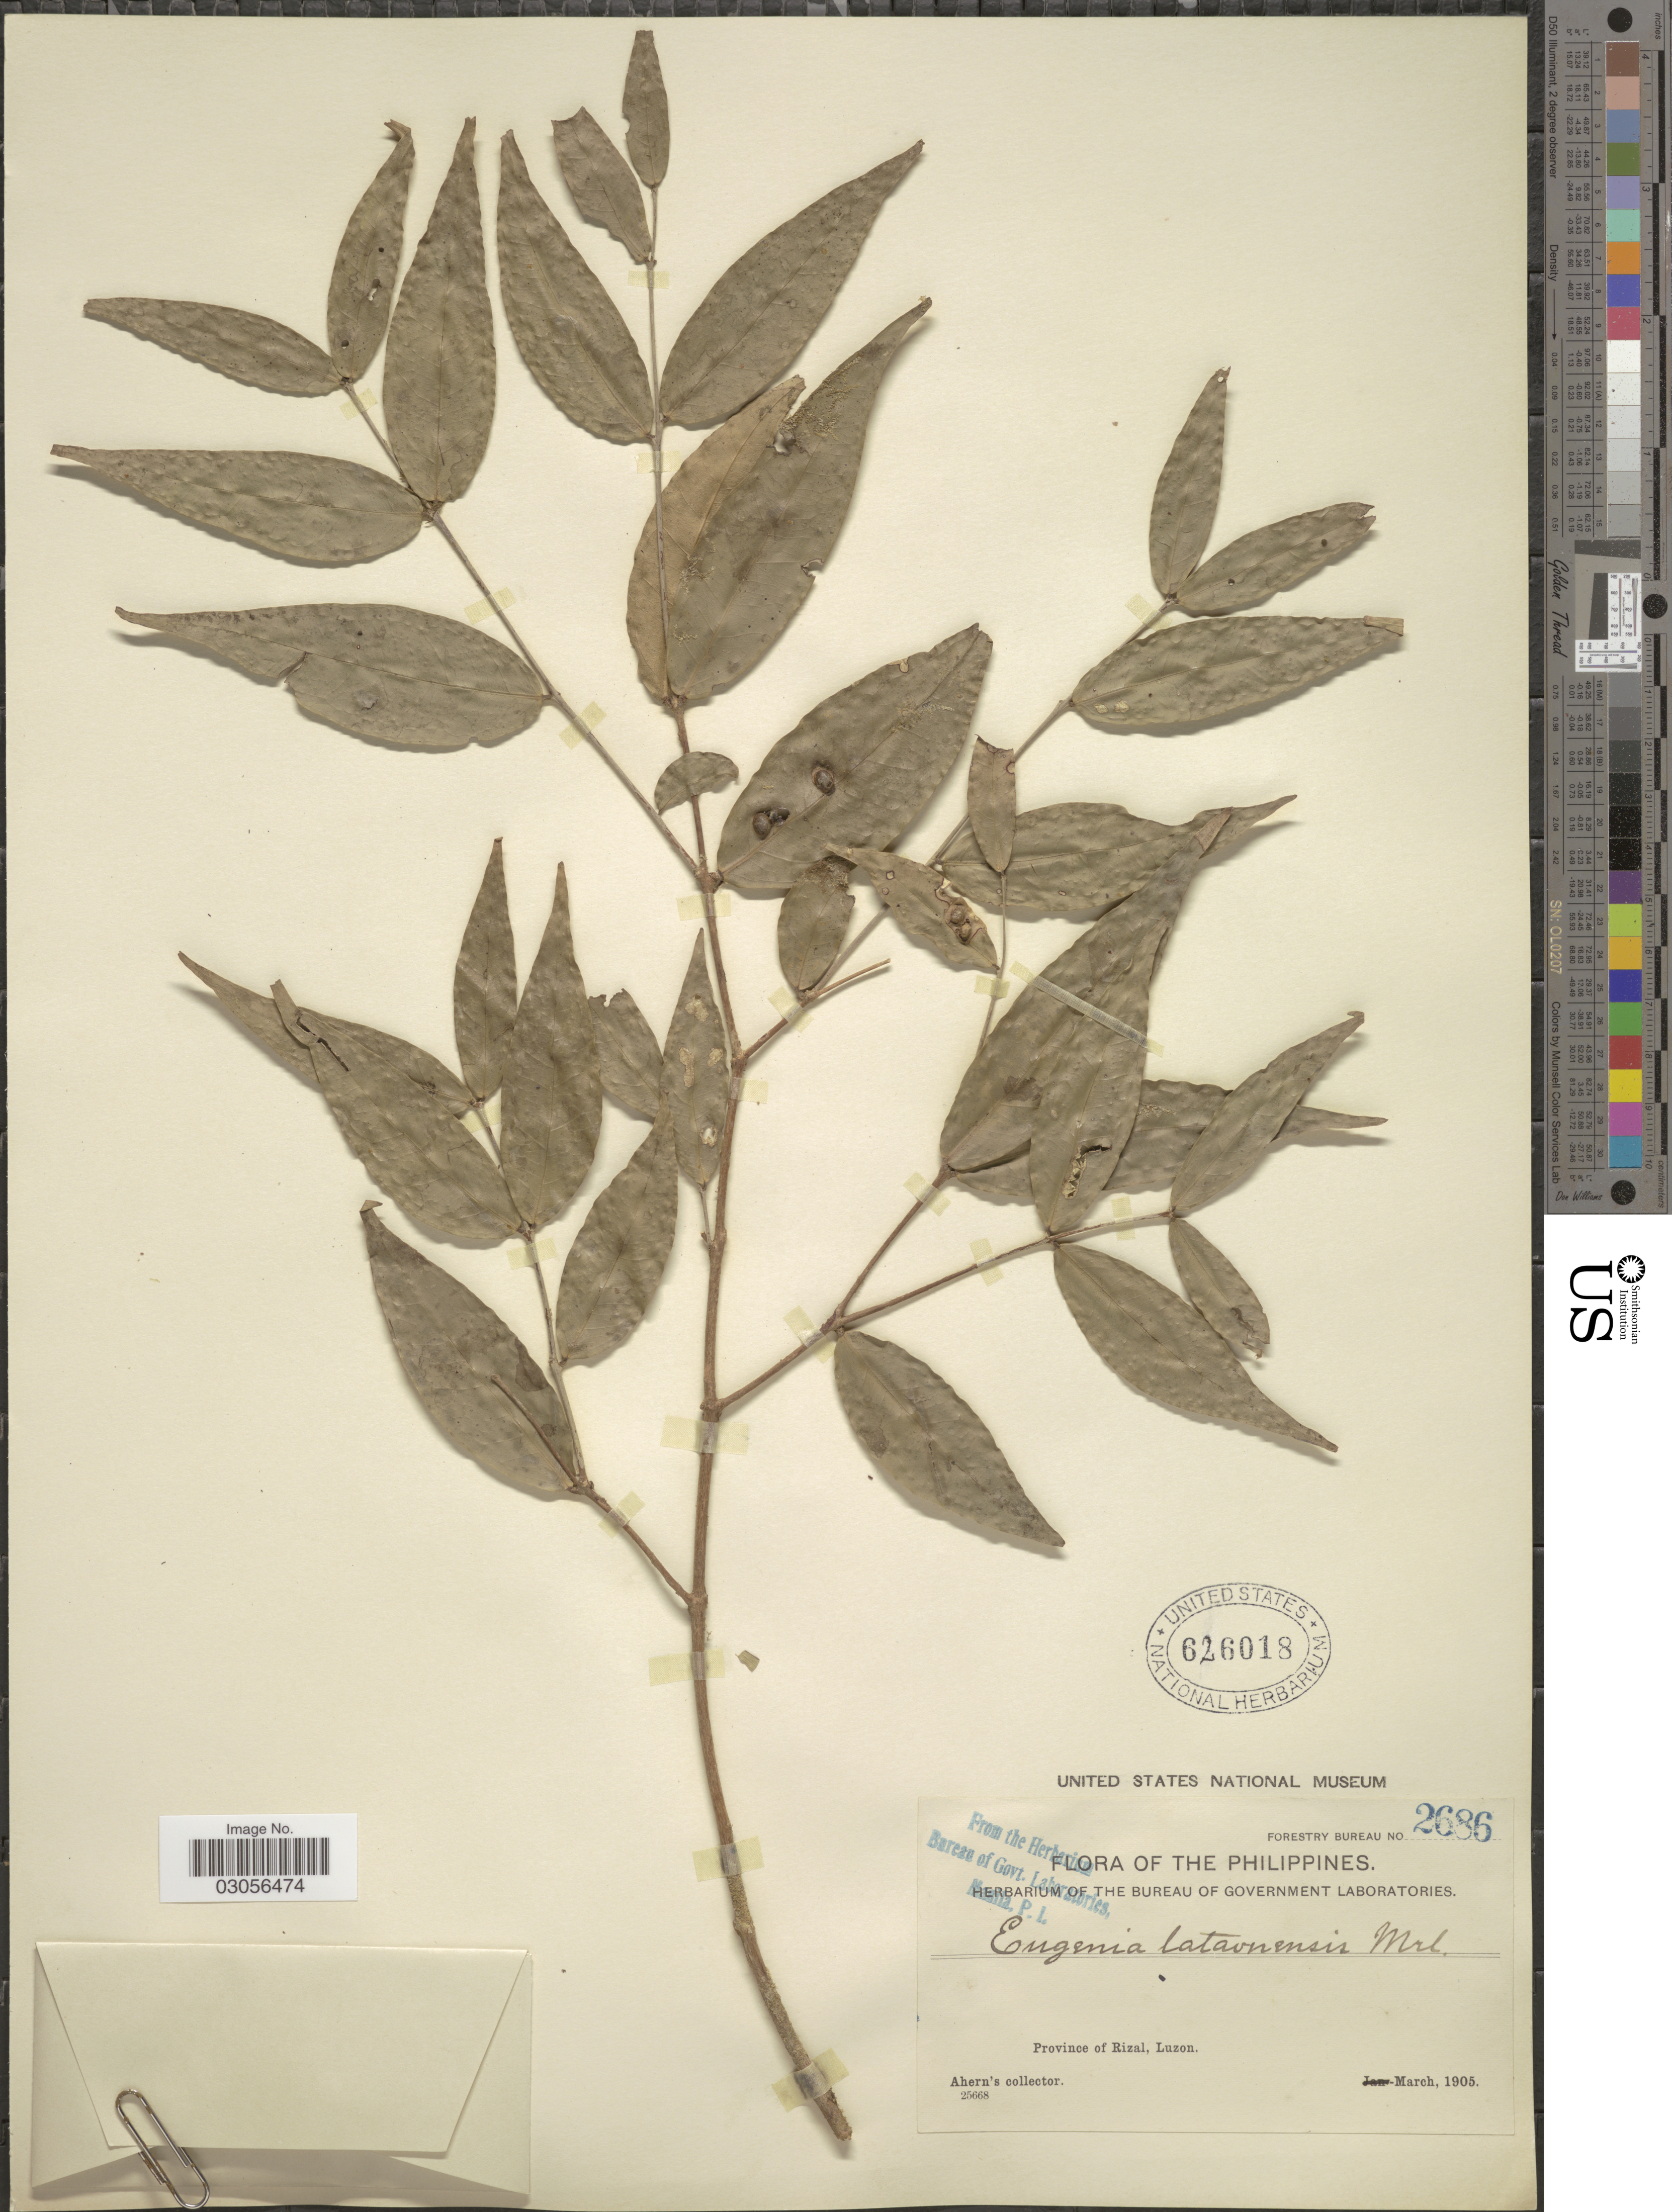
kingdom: Plantae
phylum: Tracheophyta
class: Magnoliopsida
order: Myrtales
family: Myrtaceae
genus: Syzygium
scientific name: Syzygium bataanense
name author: (Merr.) Merr.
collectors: Ahern's collector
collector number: Forestry Bureau 2686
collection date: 1905-03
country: Philippines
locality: Province of Rizal, Luzon.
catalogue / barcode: US 626018